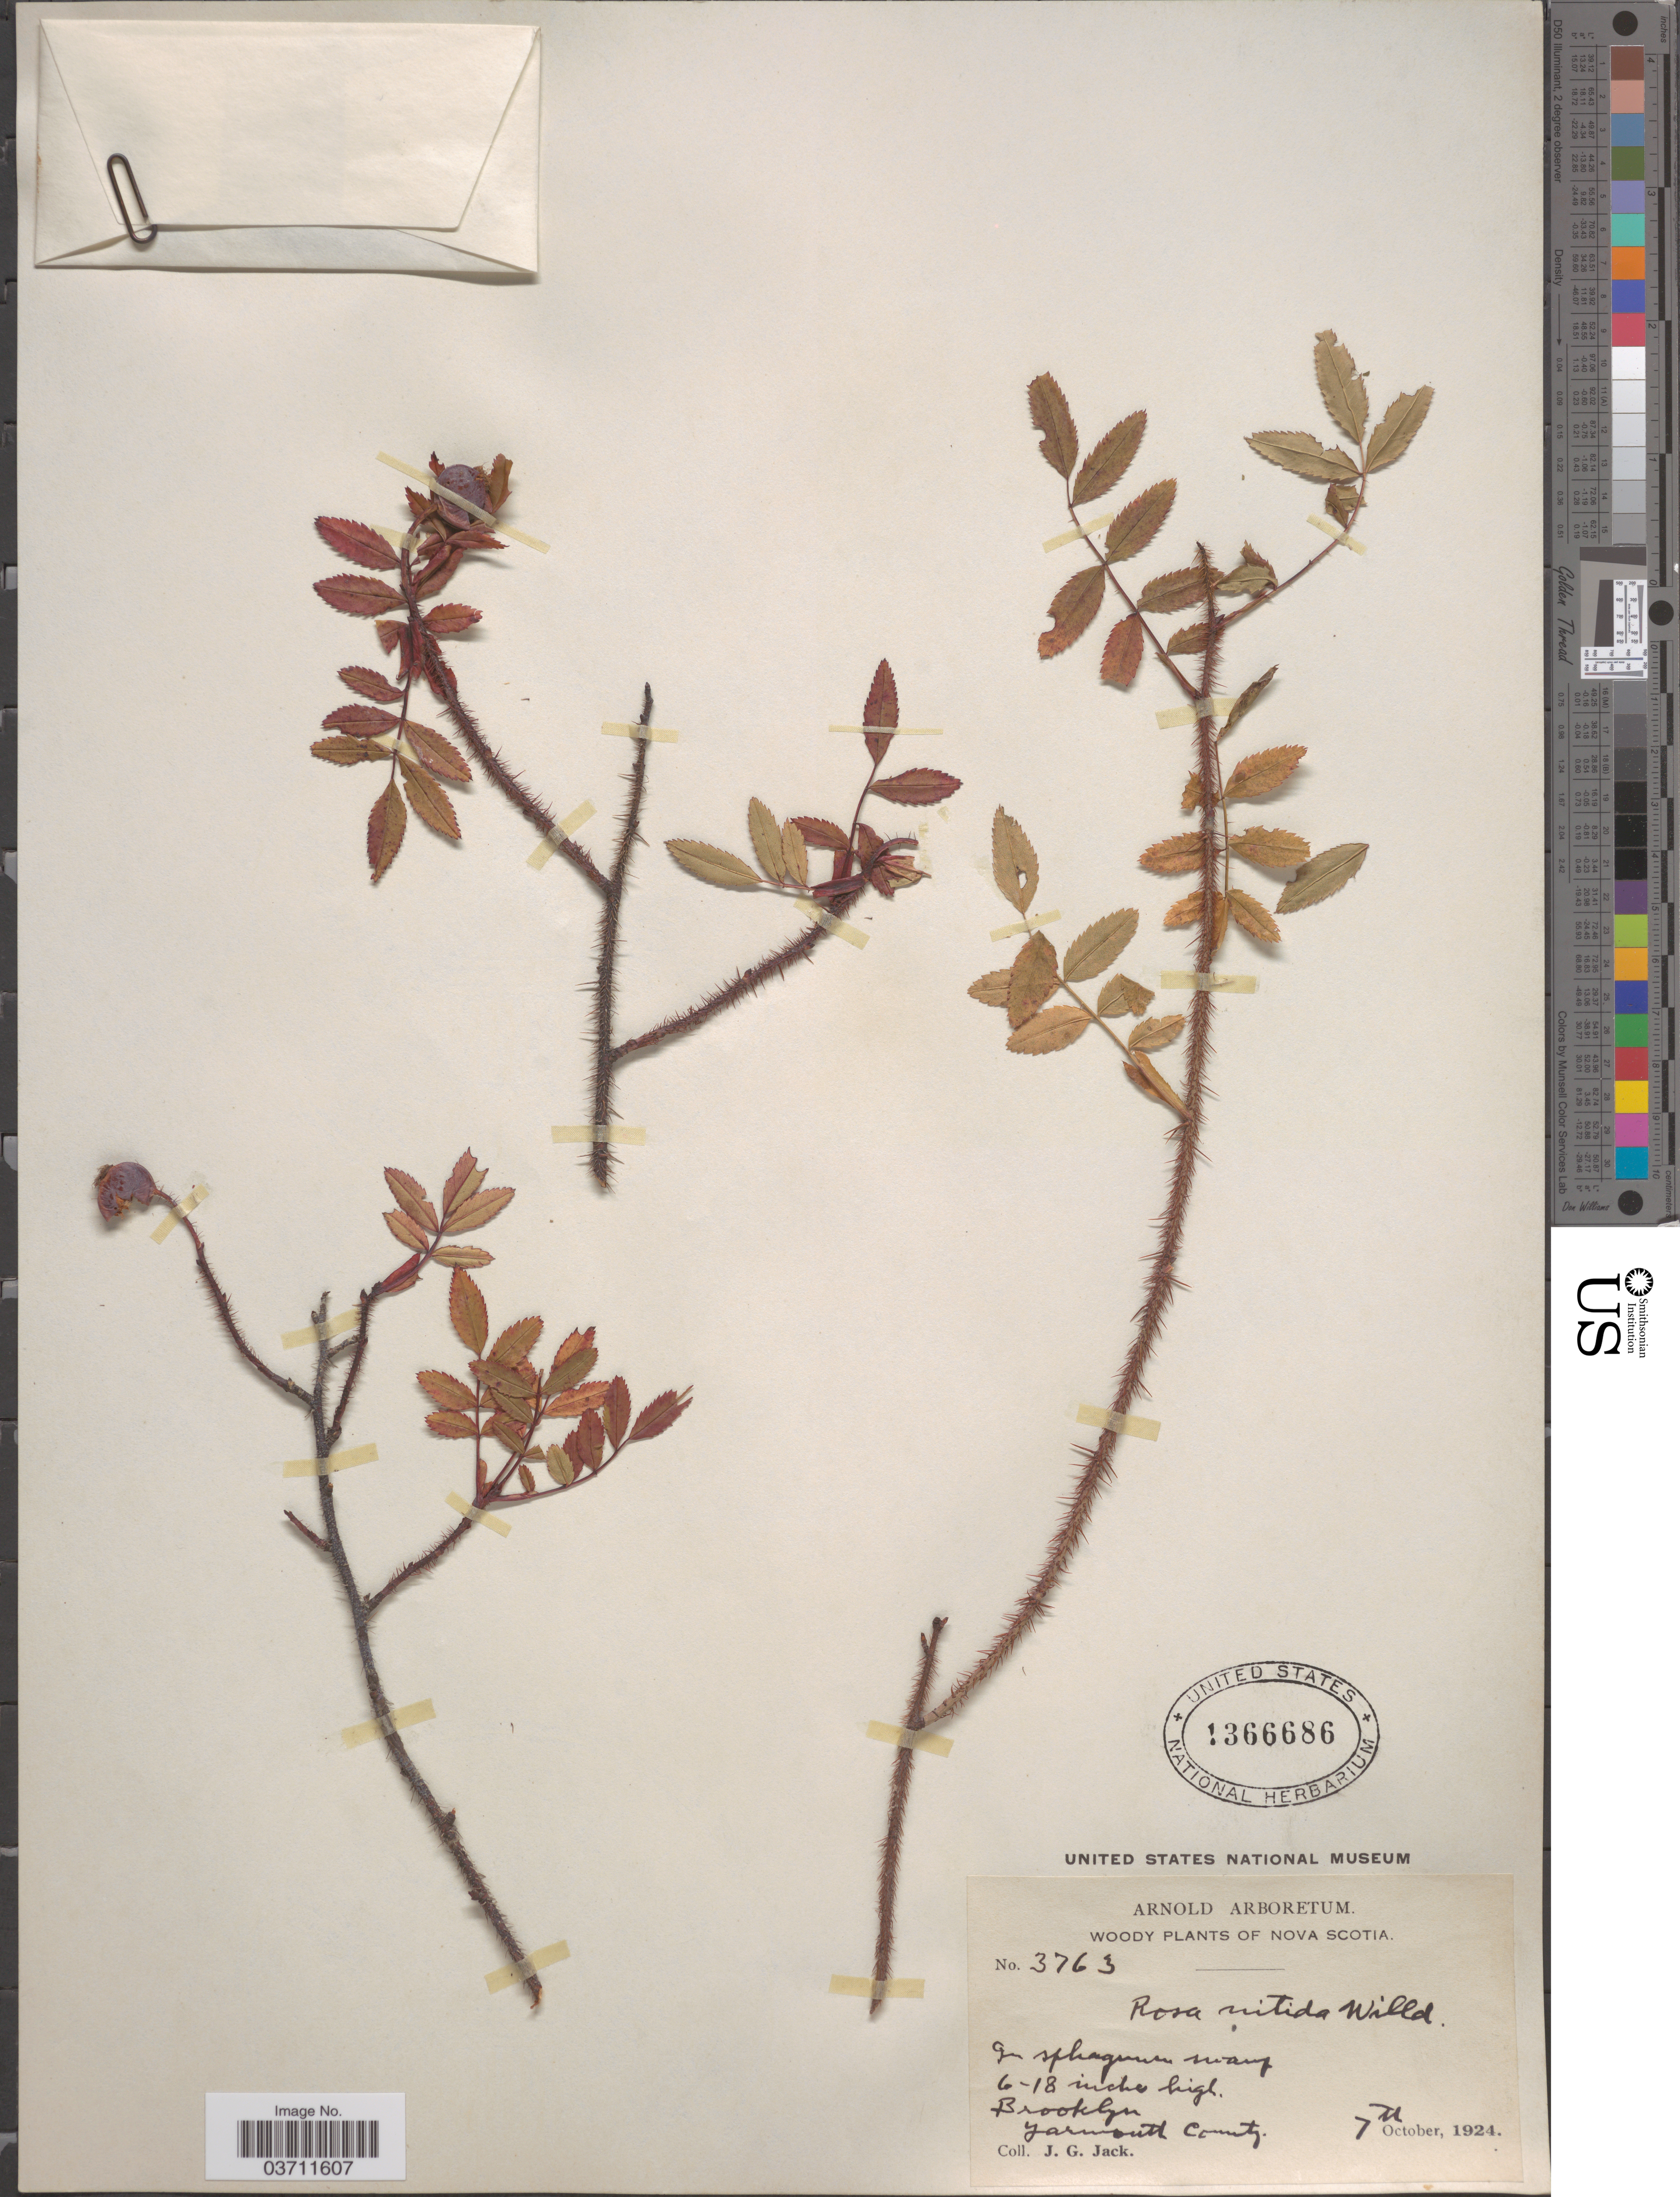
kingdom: Plantae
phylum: Tracheophyta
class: Magnoliopsida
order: Rosales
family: Rosaceae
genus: Rosa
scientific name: Rosa nitida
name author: Willd.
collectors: J. G. Jack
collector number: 3763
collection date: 1924-10-07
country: Canada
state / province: Nova Scotia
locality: Brooklyn. Yarmouth County.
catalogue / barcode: US 1366686